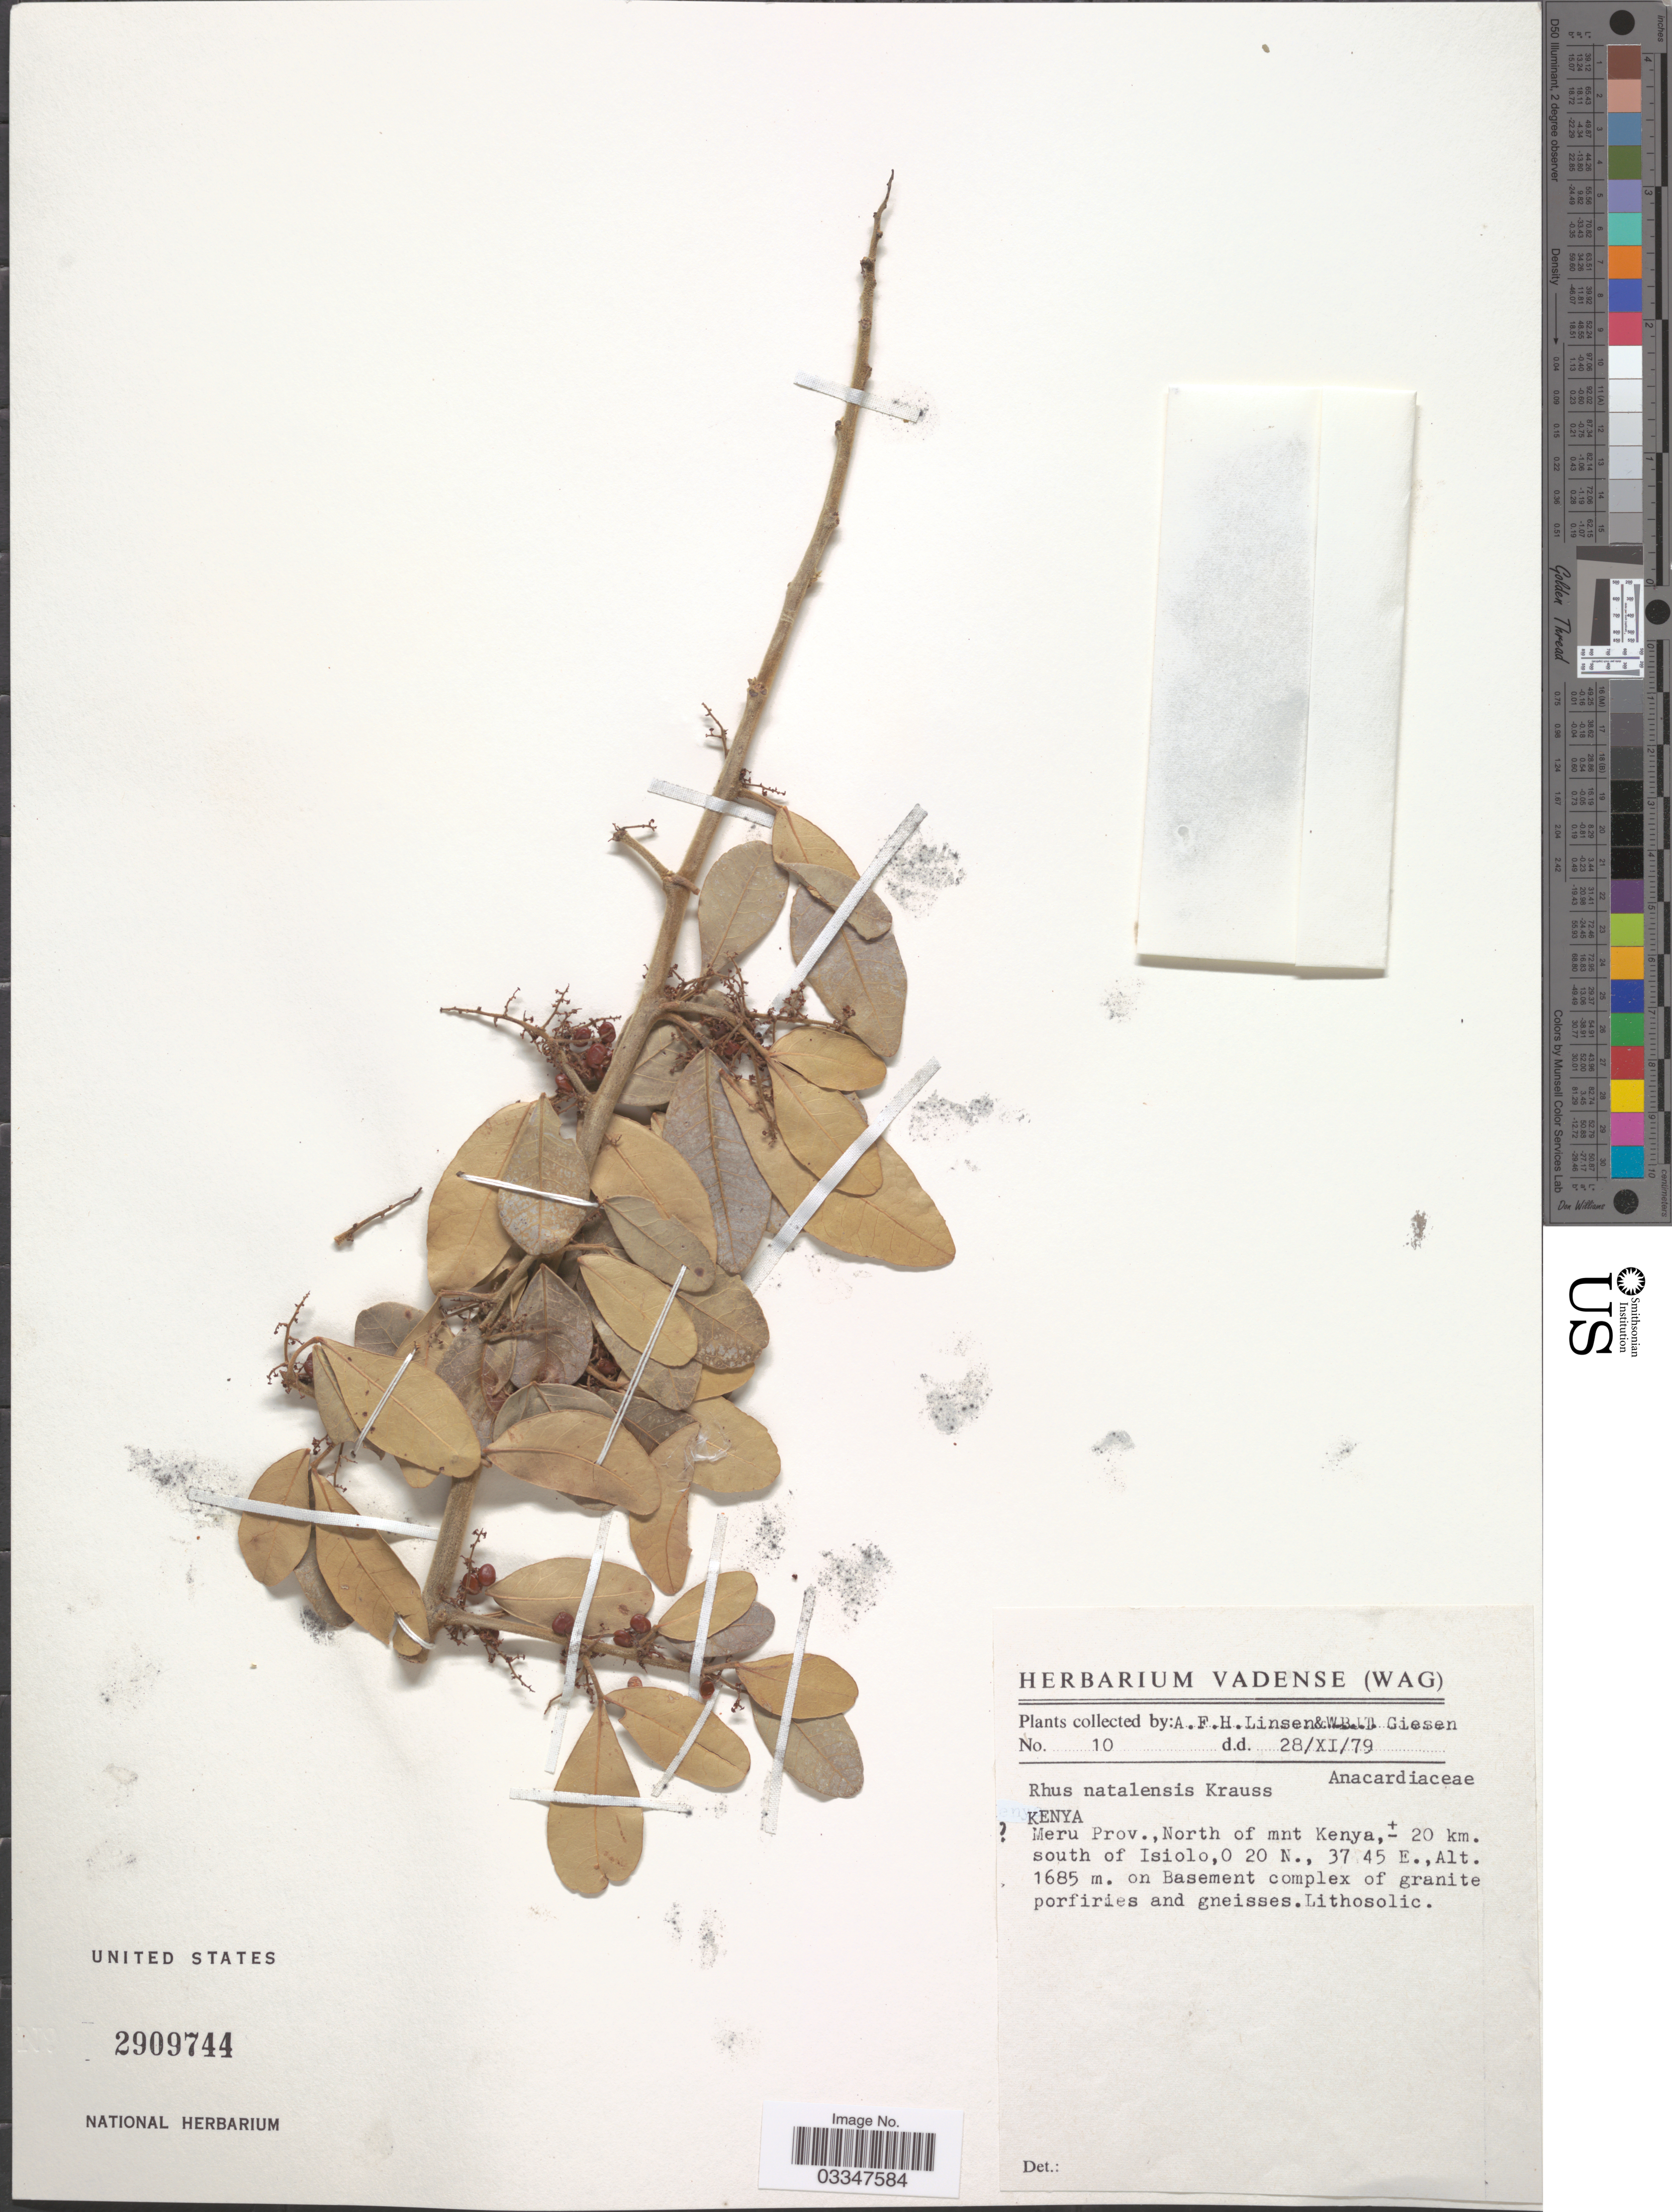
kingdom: Plantae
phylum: Tracheophyta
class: Magnoliopsida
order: Sapindales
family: Anacardiaceae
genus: Rhus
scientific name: Rhus natalensis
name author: Bernh.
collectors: A. Linsen & W. Giesen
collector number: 10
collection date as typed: Transcribed d/m/y: 28/11/79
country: Kenya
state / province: Meru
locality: North of mtn Kenya, ± 20 km. south of Isiolo.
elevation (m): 1685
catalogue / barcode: US 2909744